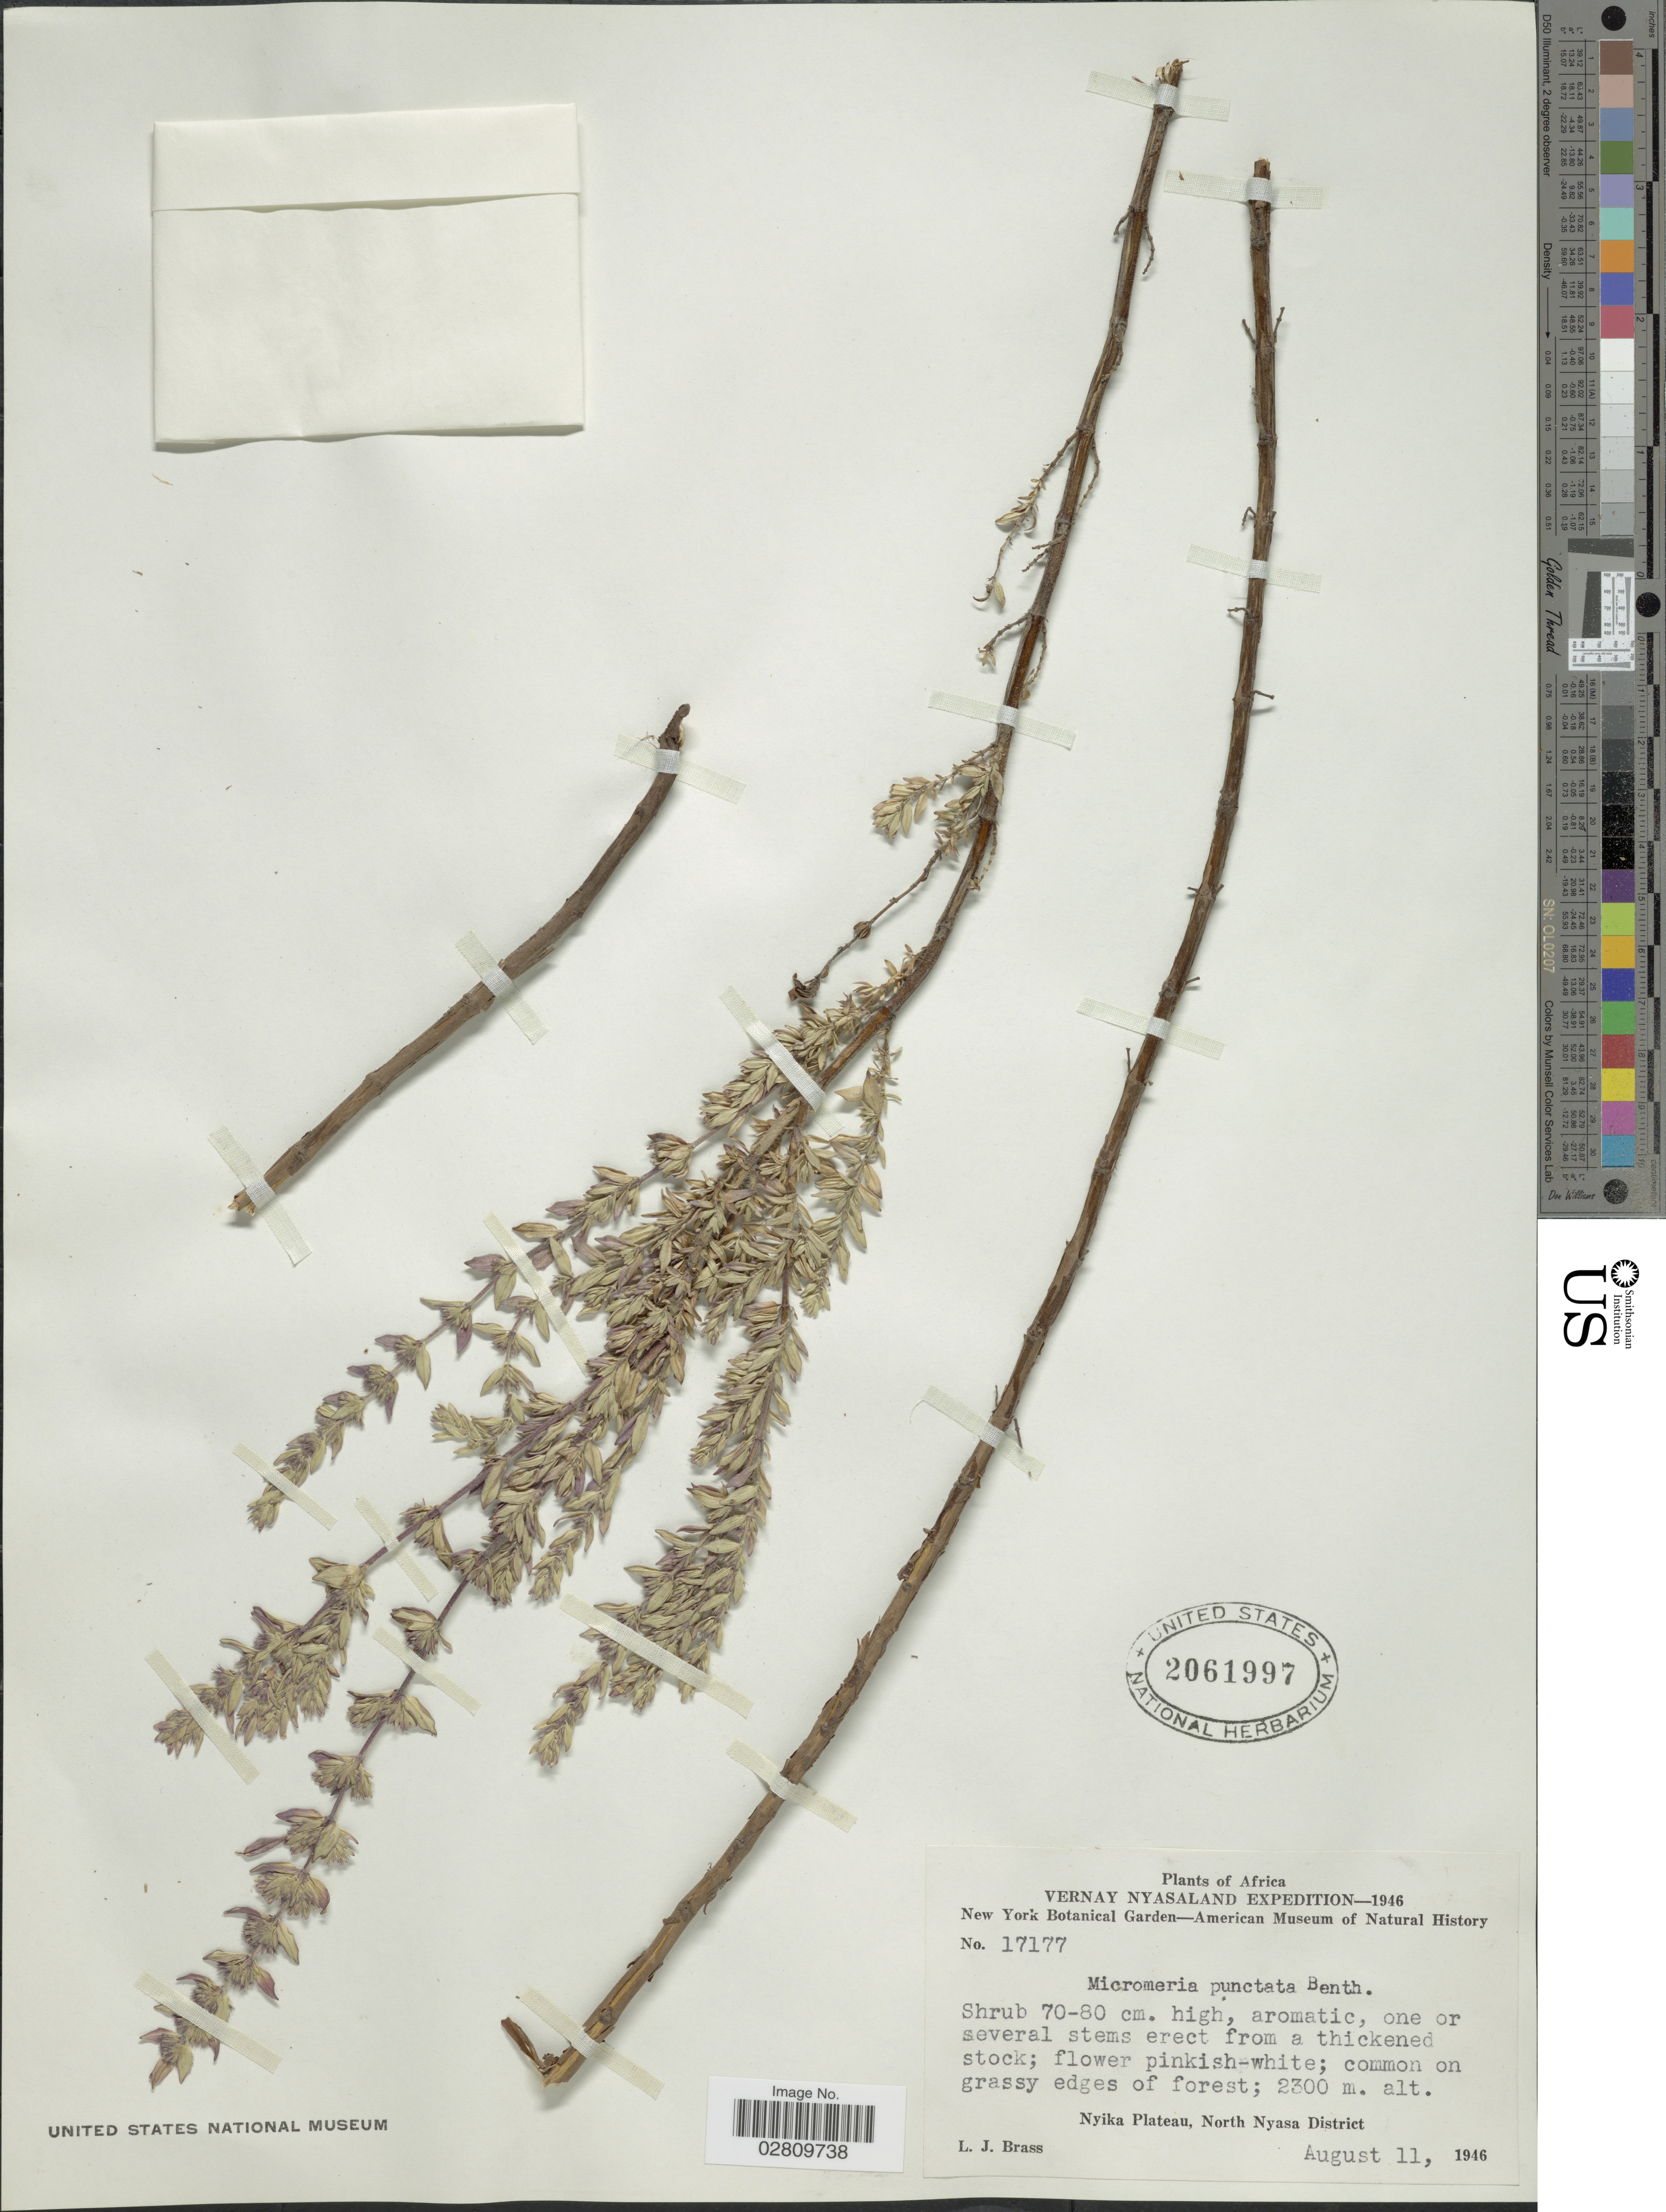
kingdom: Plantae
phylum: Tracheophyta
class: Magnoliopsida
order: Lamiales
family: Lamiaceae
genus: Micromeria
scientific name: Micromeria punctata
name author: Benth.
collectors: L. J. Brass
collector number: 17177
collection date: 1946-08-11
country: Malawi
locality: Vernay Nyasaland. Nyika Plateau, North Nyasa District.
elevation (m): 2300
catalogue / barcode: US 2061997